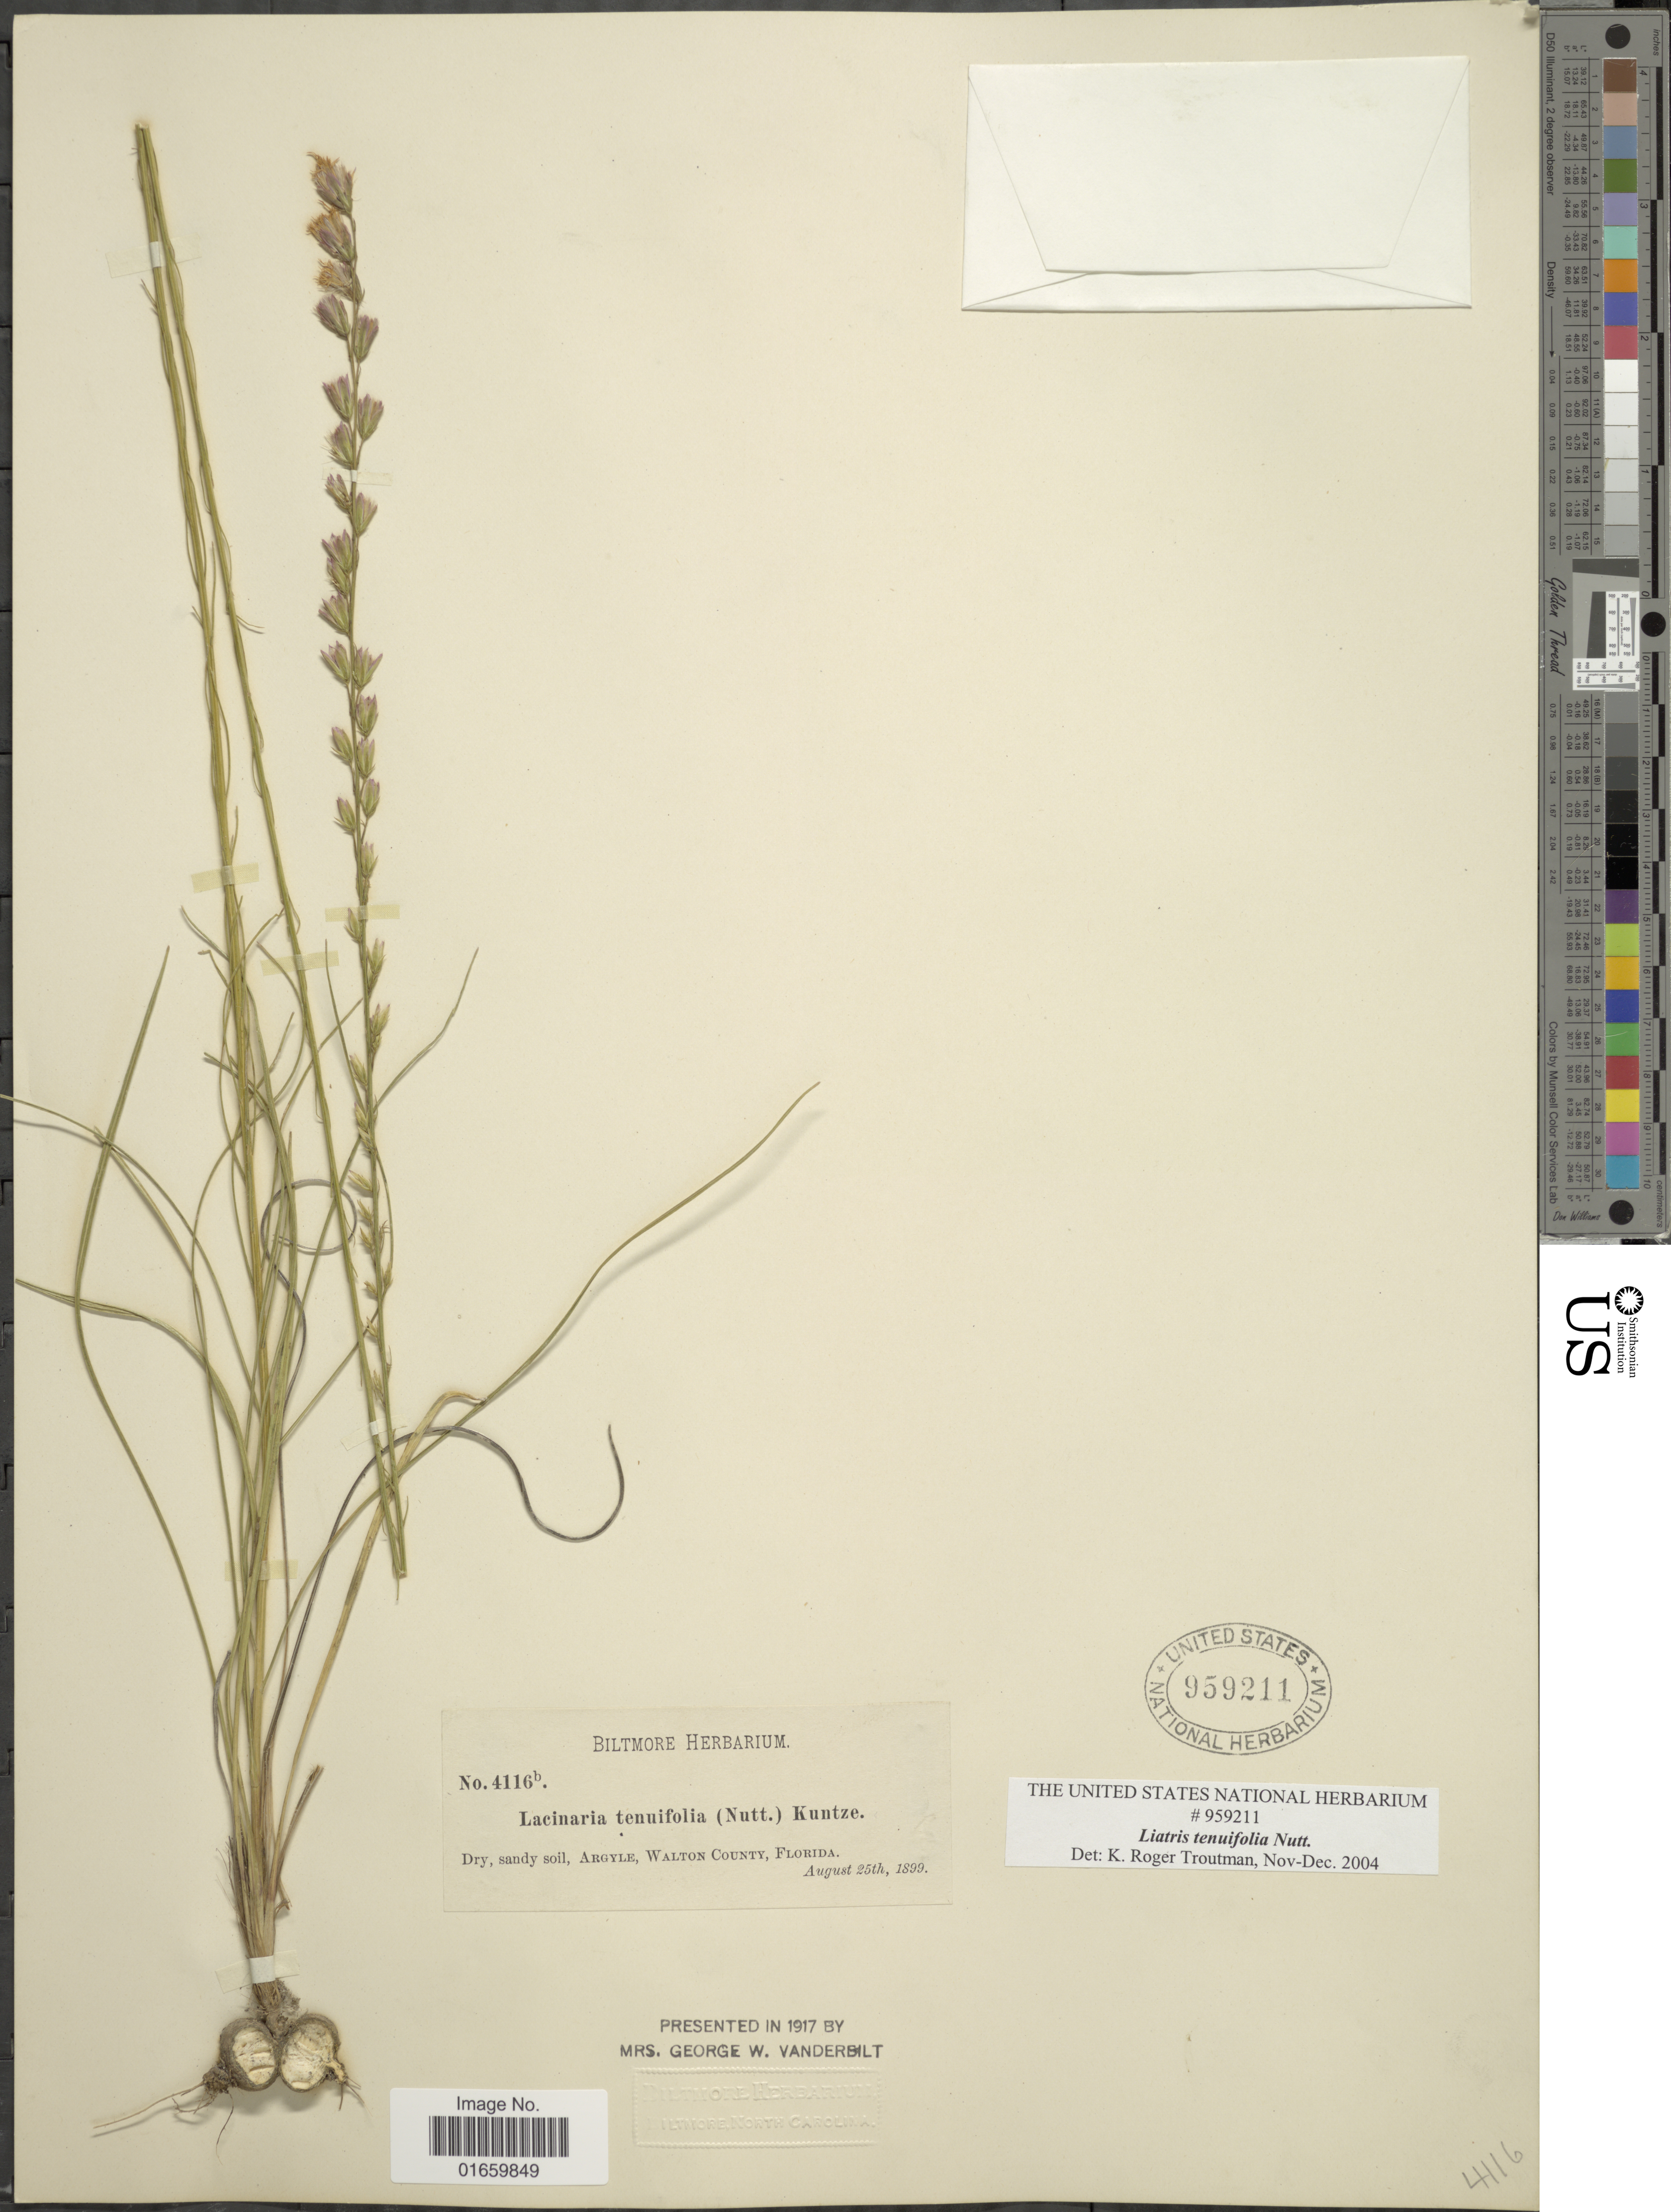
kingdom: Plantae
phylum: Tracheophyta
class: Magnoliopsida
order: Asterales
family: Asteraceae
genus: Liatris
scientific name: Liatris tenuifolia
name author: Nutt.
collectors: ex herb. Biltmore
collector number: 4116b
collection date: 1899-08-25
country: United States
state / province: Florida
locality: Argyle, Walton County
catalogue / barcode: US 959211